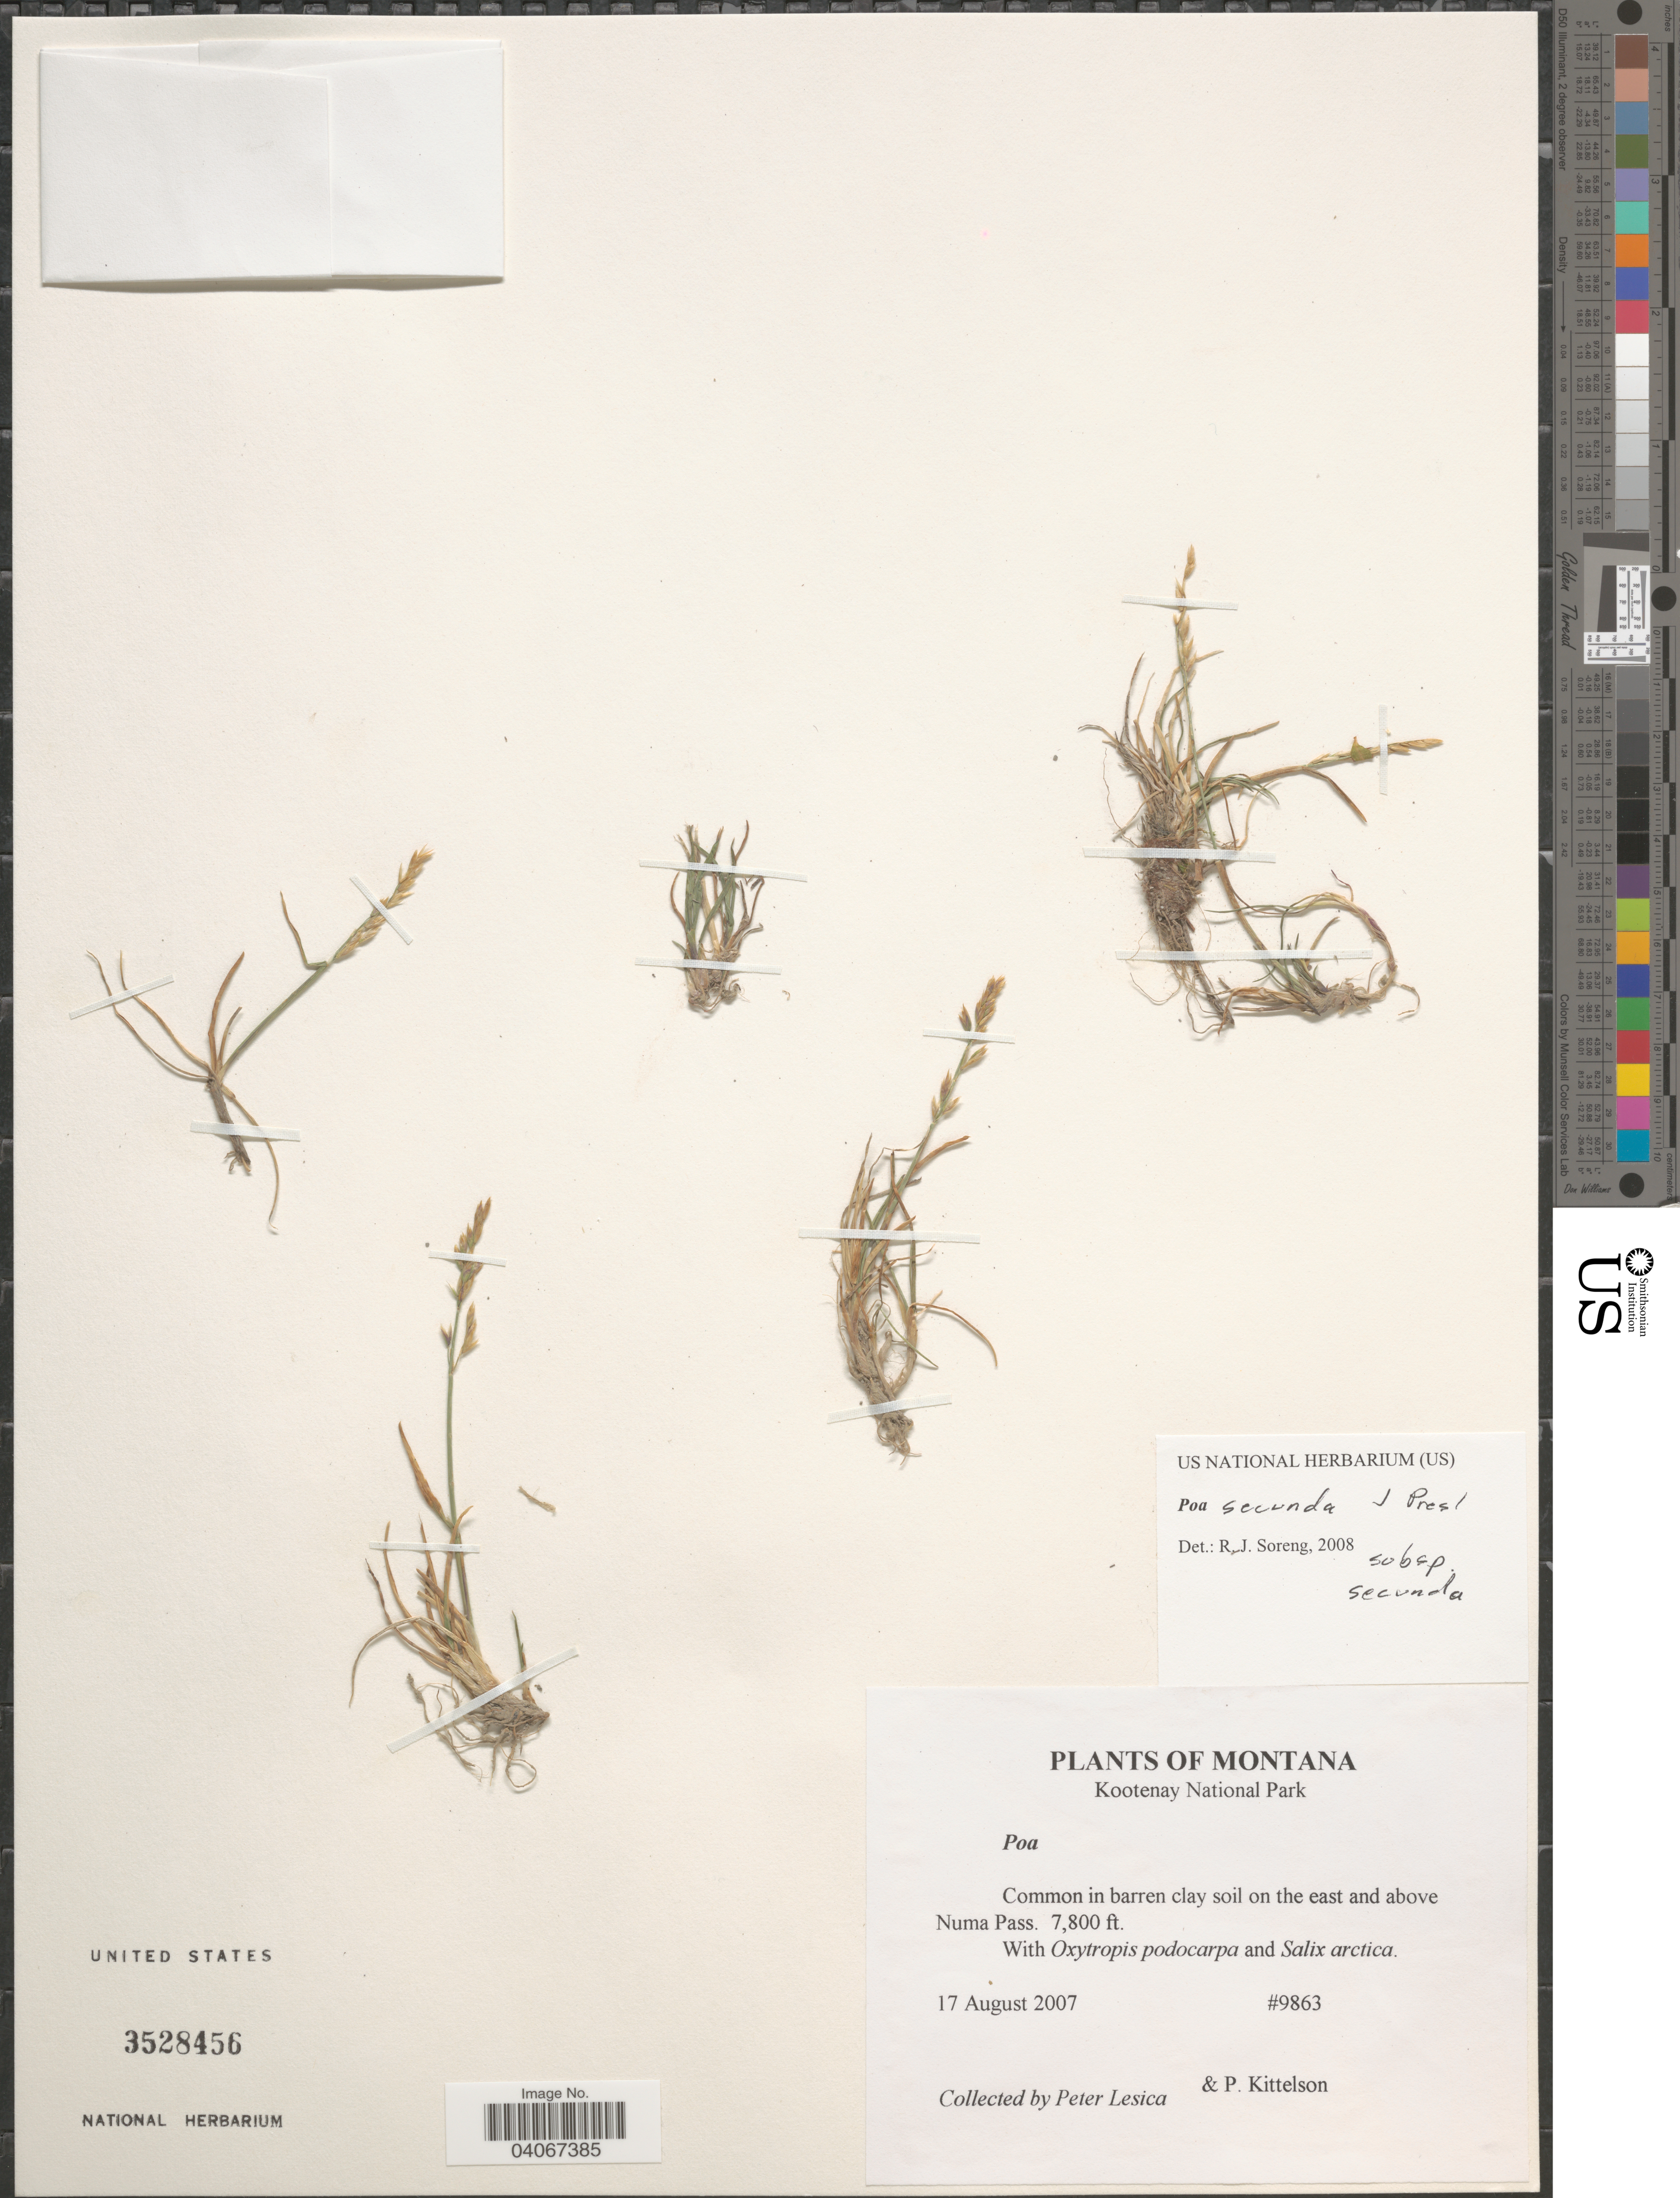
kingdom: Plantae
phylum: Tracheophyta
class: Liliopsida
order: Poales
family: Poaceae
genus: Poa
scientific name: Poa secunda subsp. secunda var. secunda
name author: J. Presl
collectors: P. Lesica & P. Kittelson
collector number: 9863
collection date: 2007-08-17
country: United States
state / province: Montana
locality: Kootenay National Park. Common in barren clay soil on the east and above Numa Pass.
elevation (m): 2377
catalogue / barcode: US 3528456